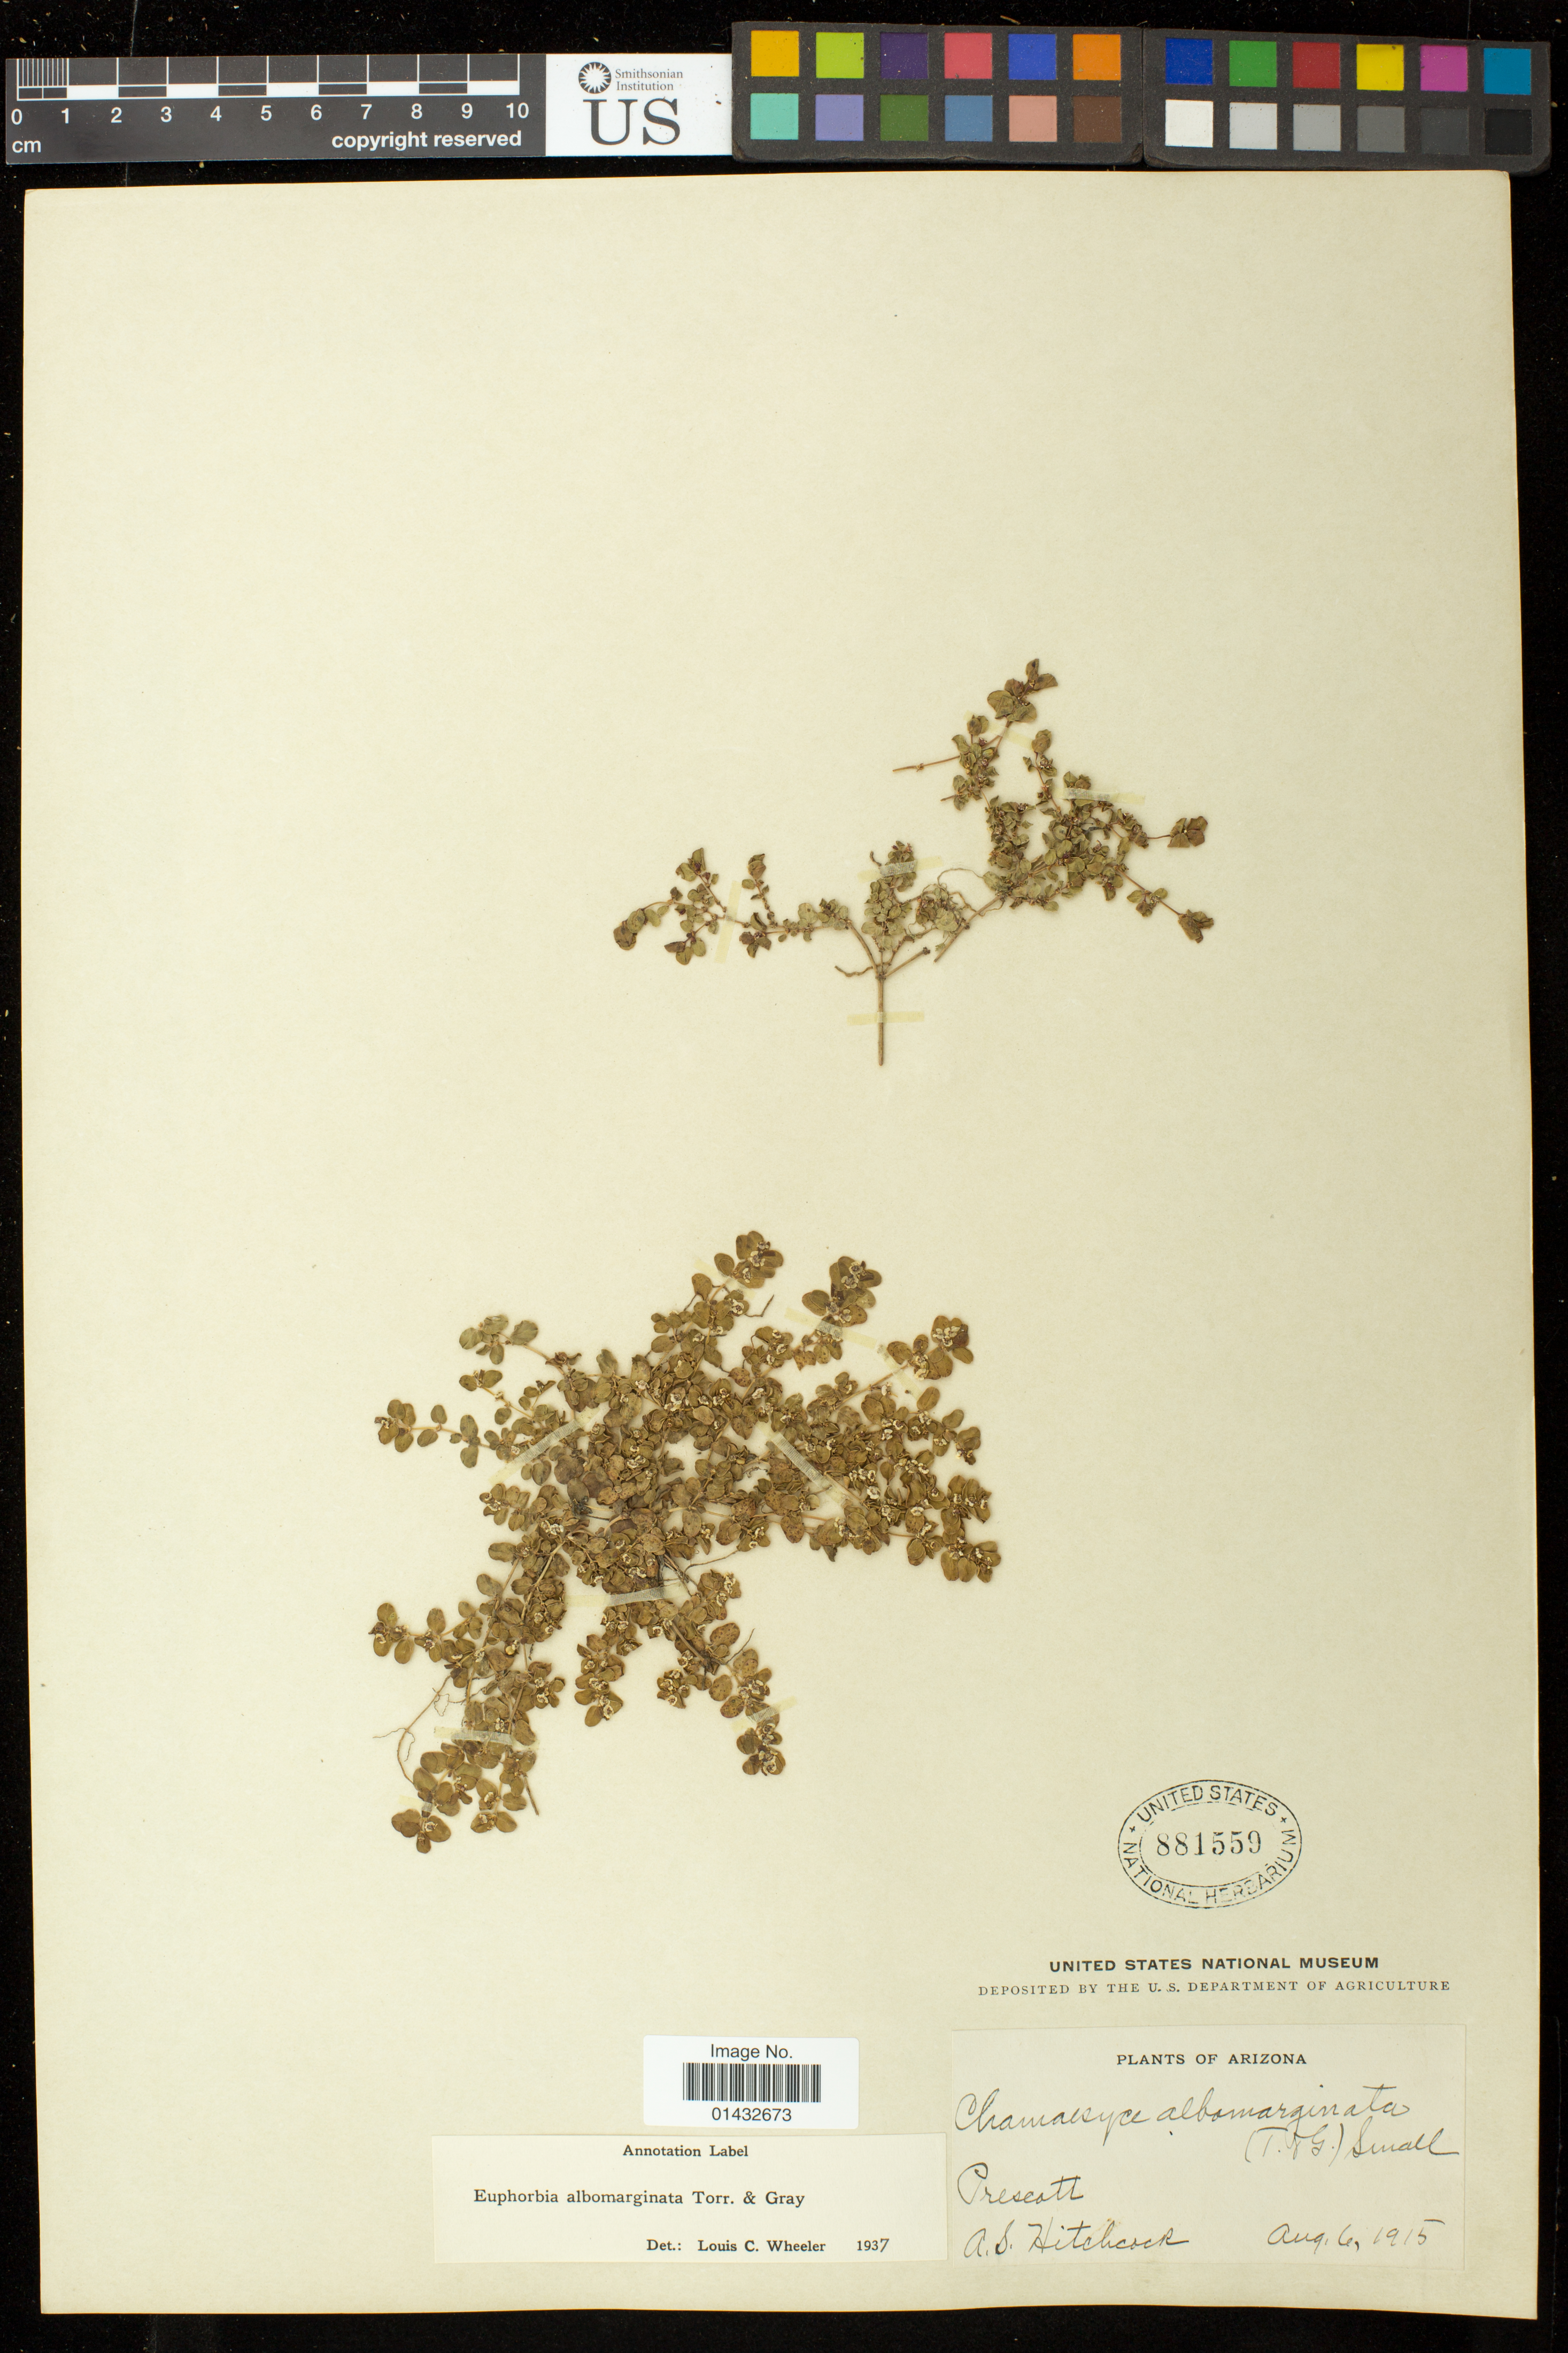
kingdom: Plantae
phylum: Tracheophyta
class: Magnoliopsida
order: Malpighiales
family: Euphorbiaceae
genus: Euphorbia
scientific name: Euphorbia albomarginata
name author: Torr. & A. Gray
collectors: A. S. Hitchcock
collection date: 1915-08-06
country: United States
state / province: Arizona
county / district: Yavapai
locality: Prescott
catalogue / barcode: US 881559